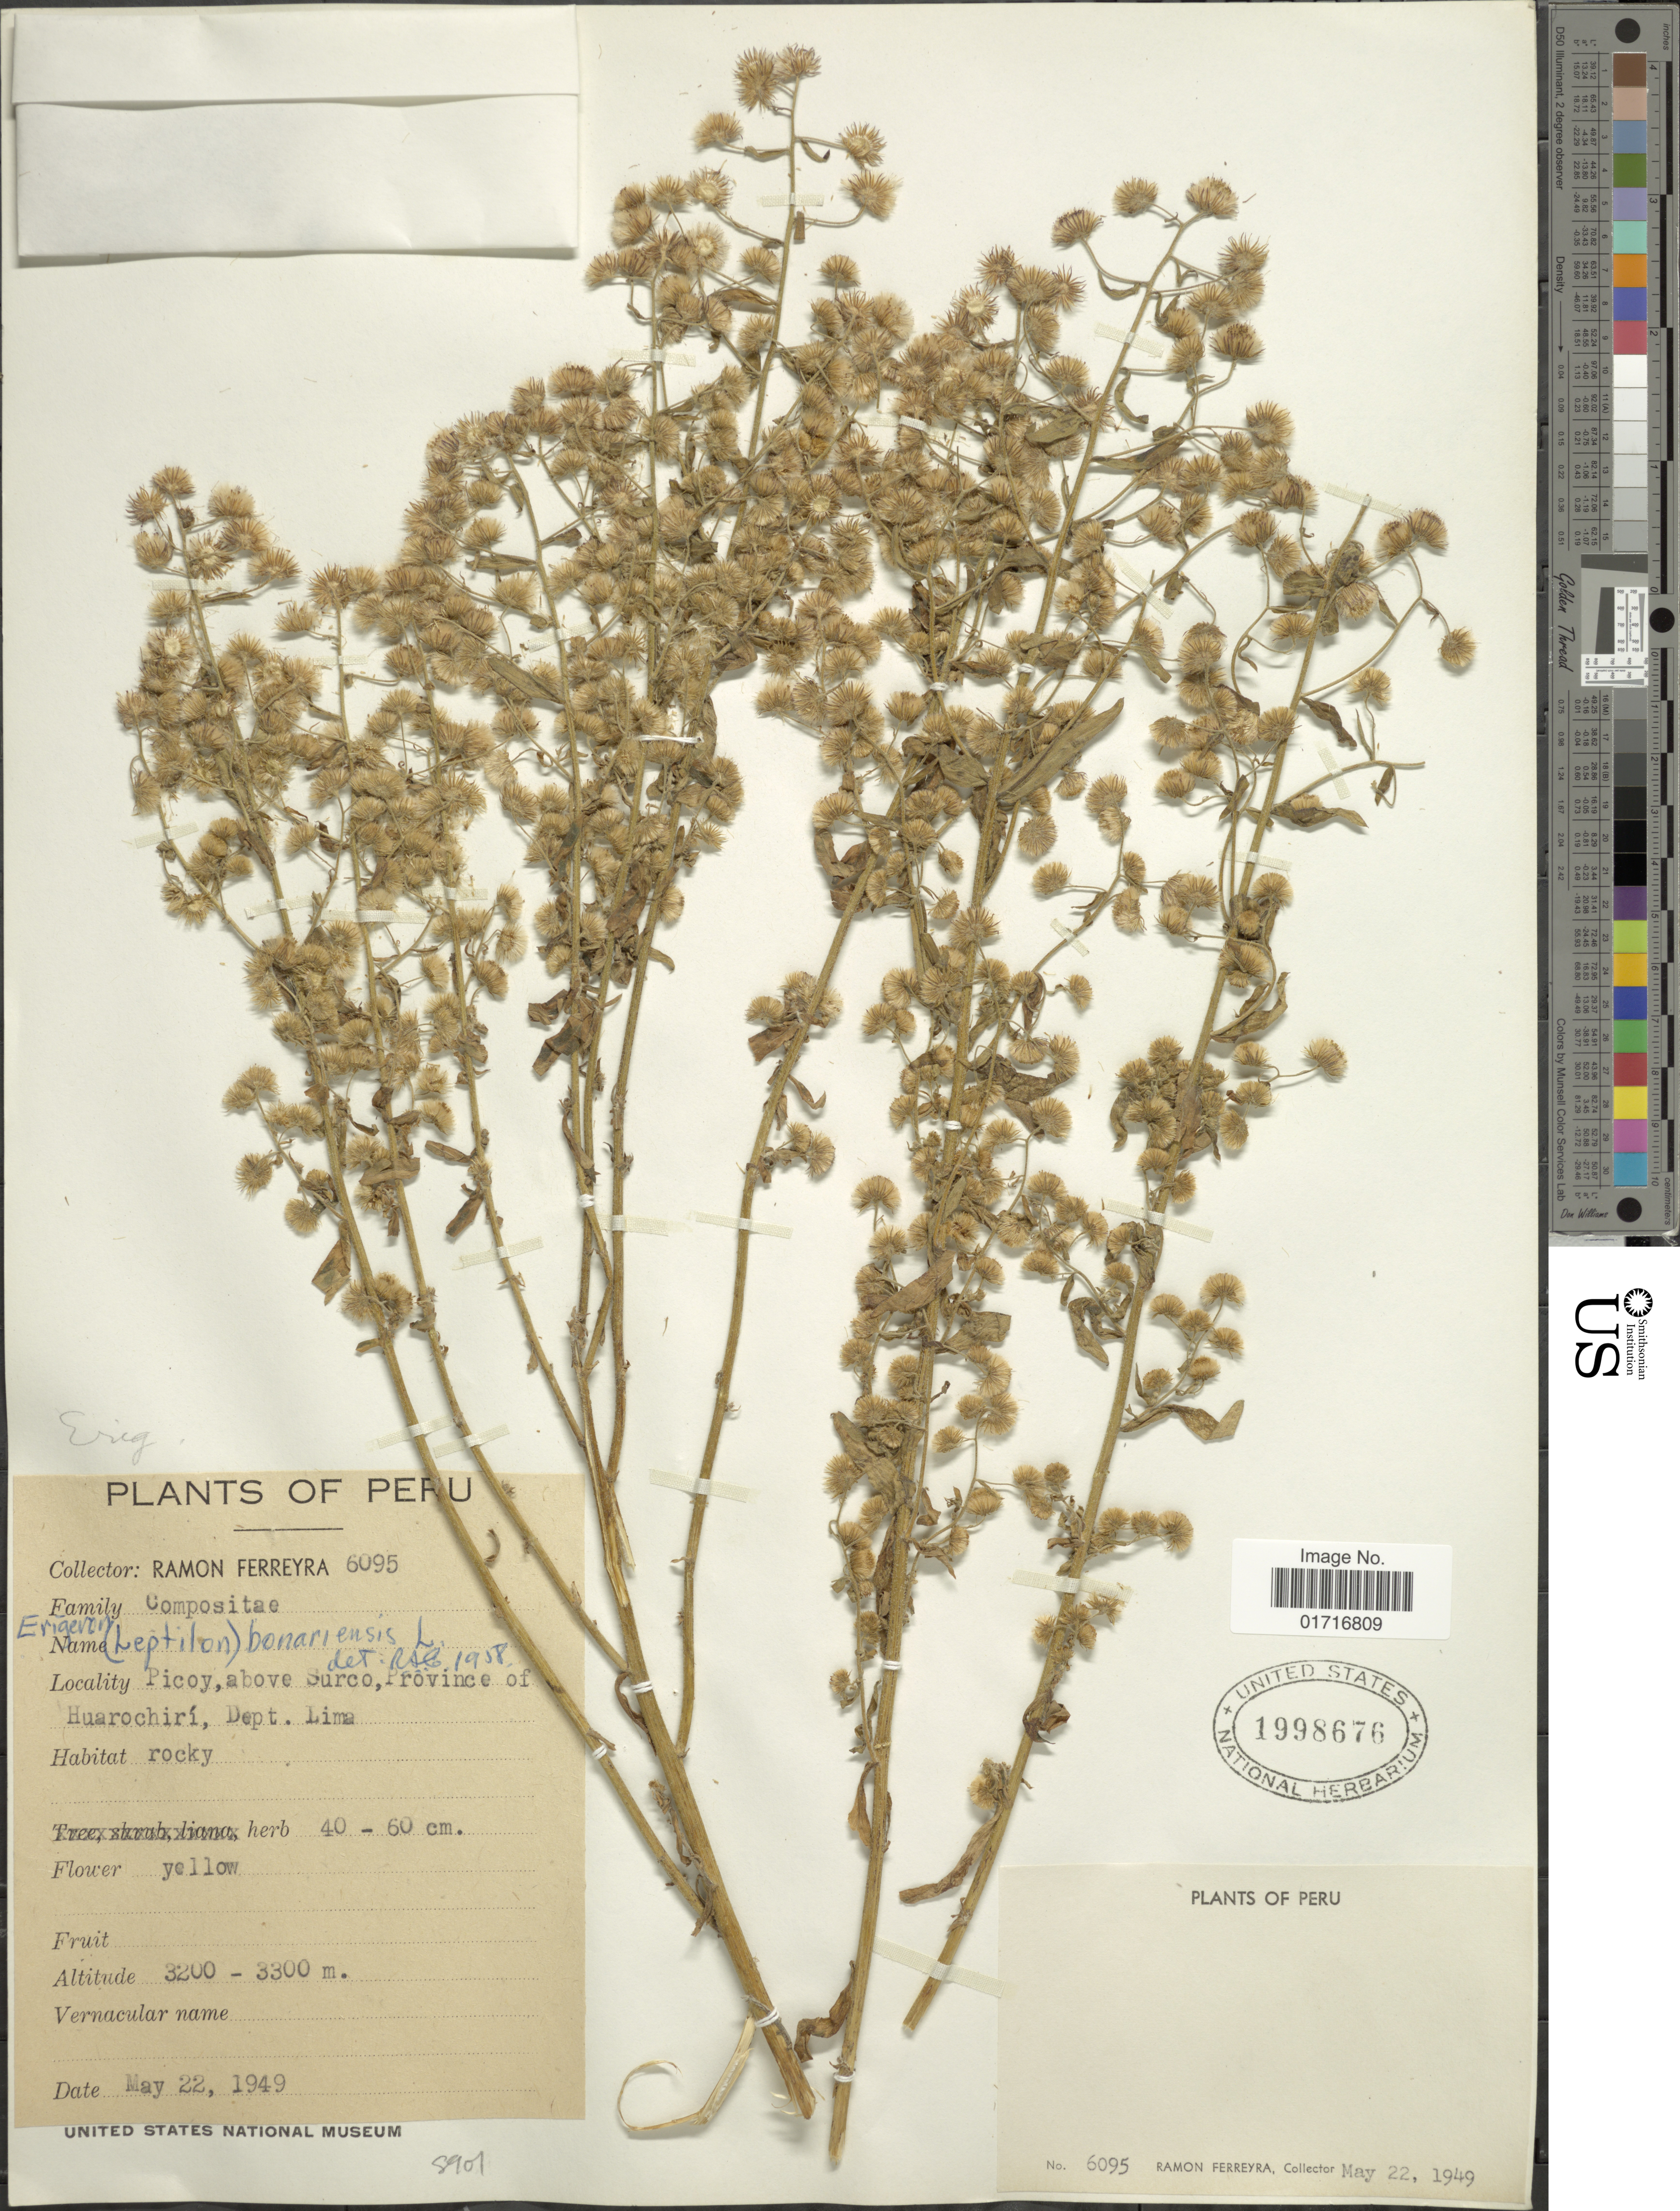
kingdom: Plantae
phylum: Tracheophyta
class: Magnoliopsida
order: Asterales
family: Asteraceae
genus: Conyza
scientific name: Conyza bonariensis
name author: (L.) Cronq.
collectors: R. A. Ferreyra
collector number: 6095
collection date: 1949-05-22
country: Peru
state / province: Lima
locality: Picoy, above Surco, Province of Huarochiri, Dept. Lima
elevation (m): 3200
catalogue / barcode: US 1998676